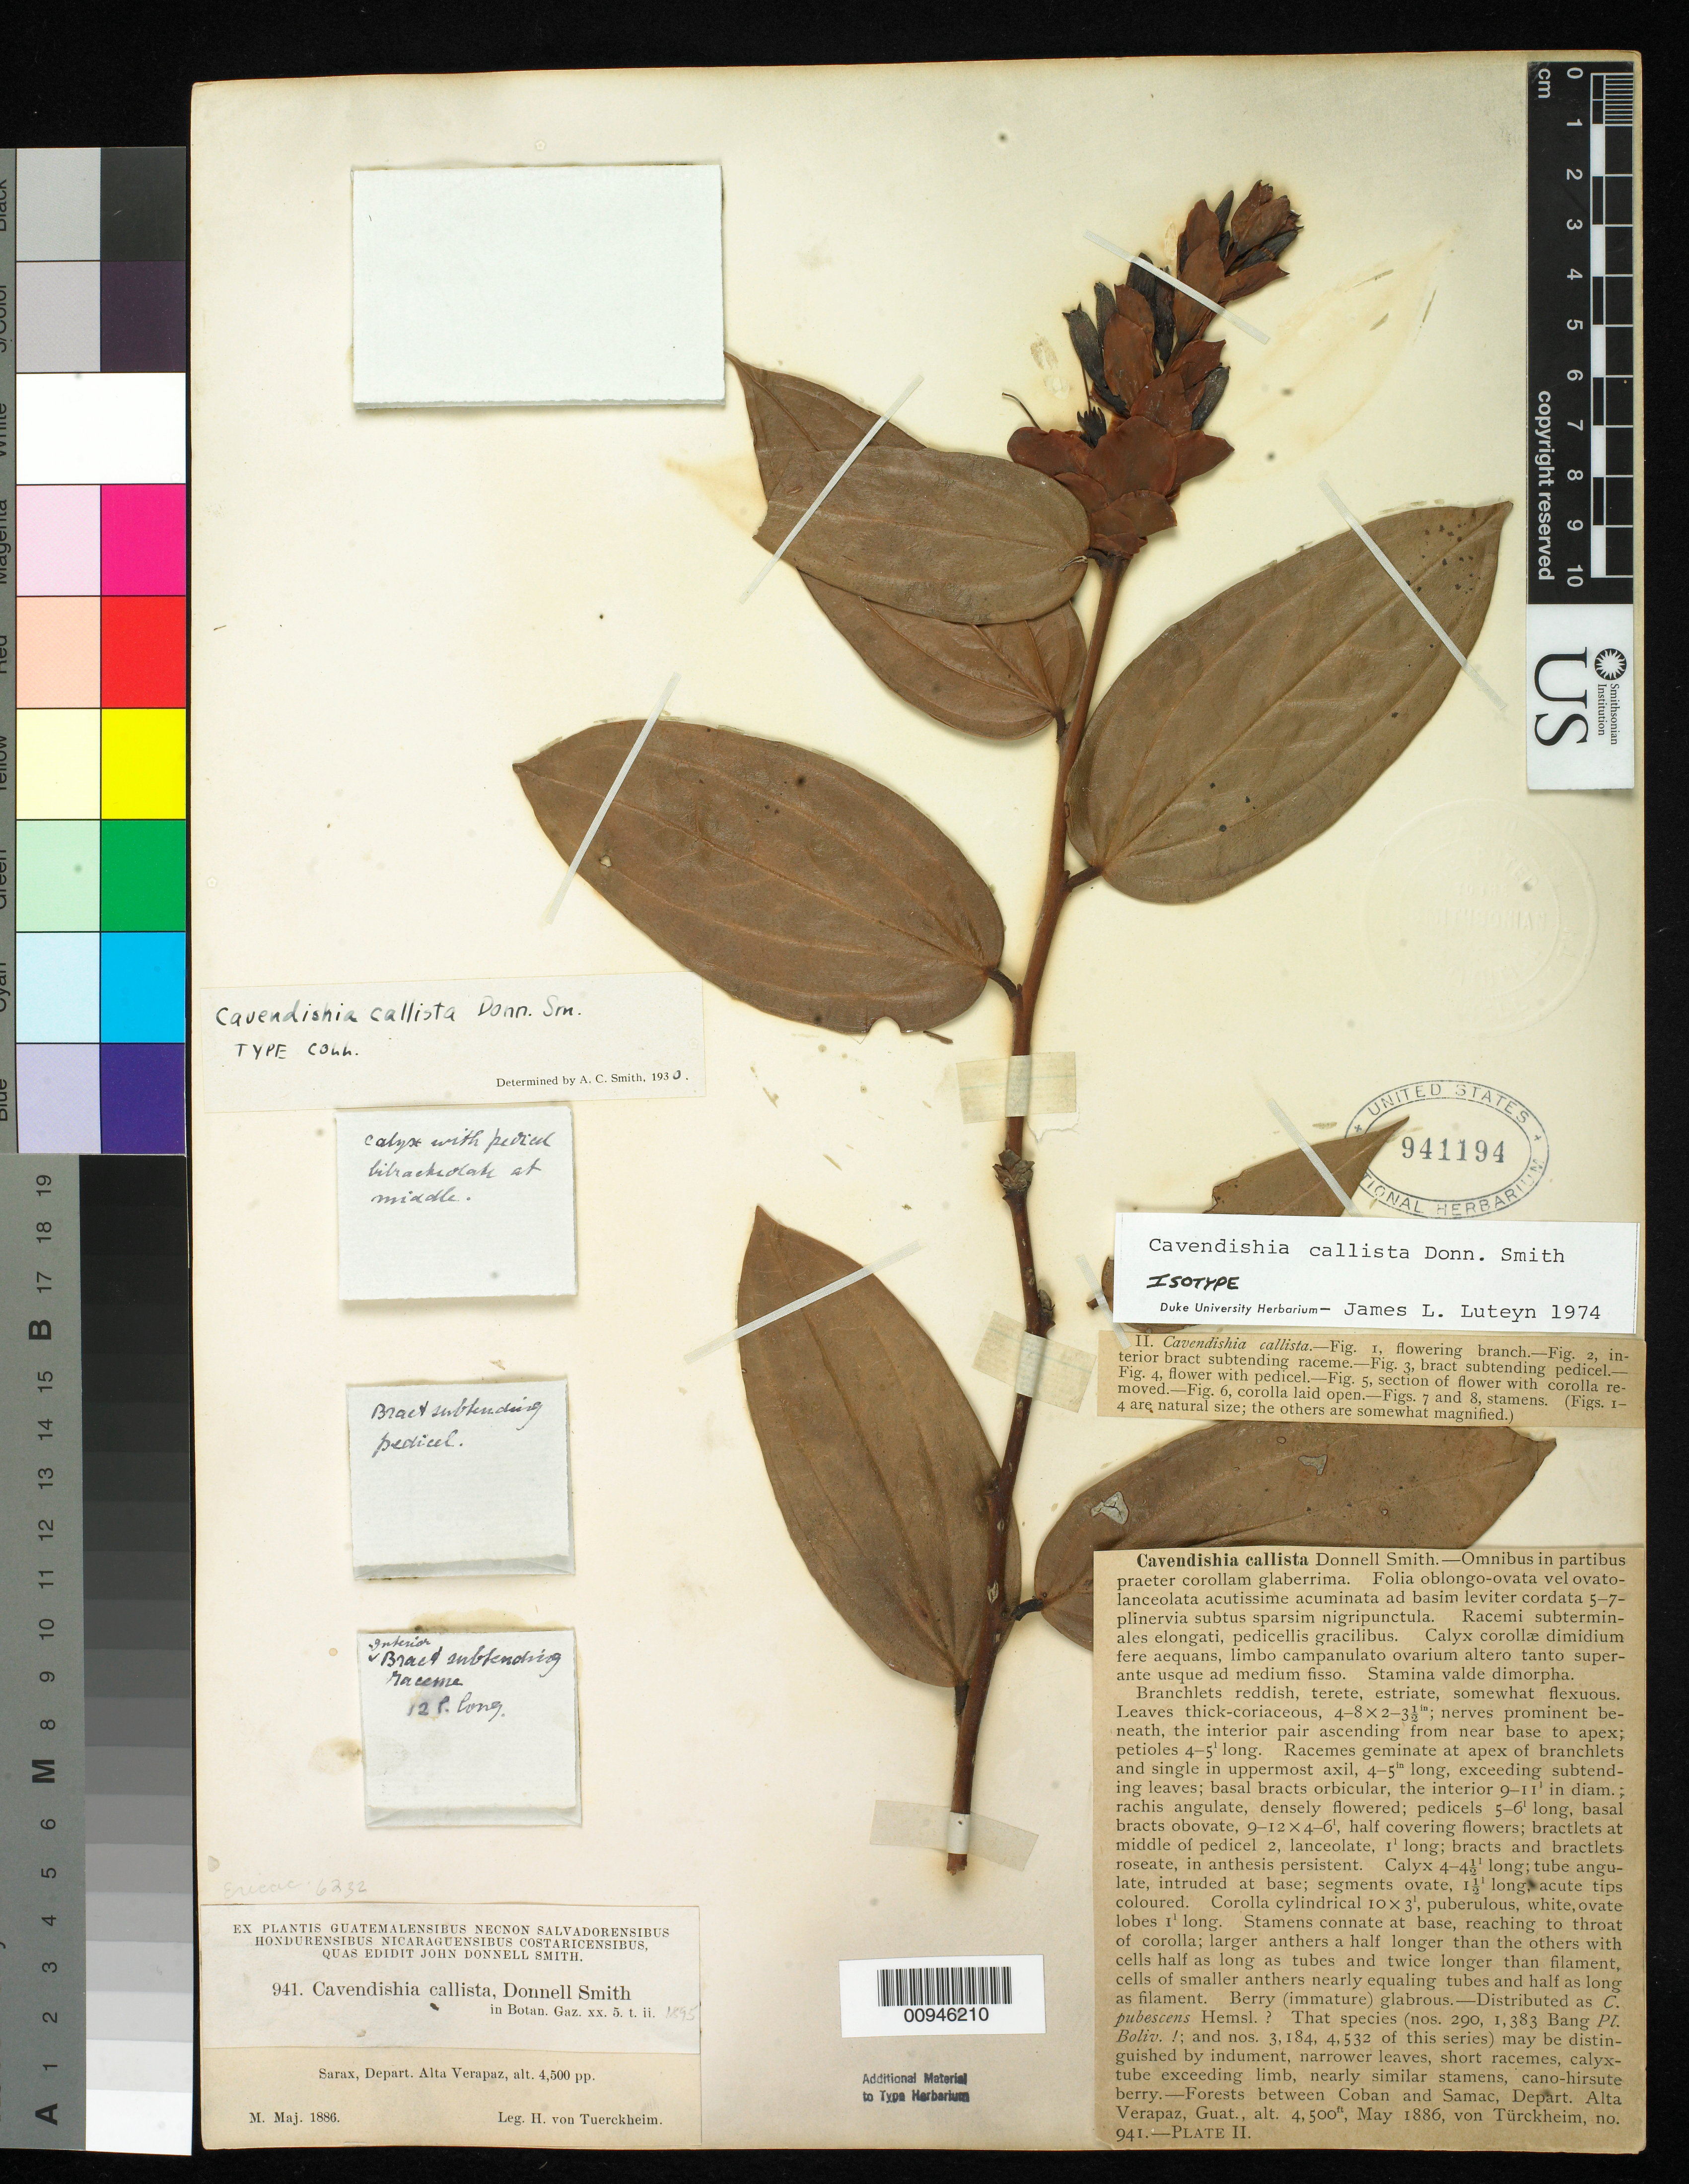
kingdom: Plantae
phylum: Tracheophyta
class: Magnoliopsida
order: Ericales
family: Ericaceae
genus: Cavendishia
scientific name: Cavendishia callista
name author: Donn. Sm.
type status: Type Collection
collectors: H. von Türckheim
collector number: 941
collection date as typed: May 1886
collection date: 1886-05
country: Guatemala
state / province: Alta Verapaz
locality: Sarax.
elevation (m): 1372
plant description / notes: One of two US sheets (USNH 941194, 941195) received from the John Donnell Smith herbarium; neither clearly the holotype but annotated by J.L. Luteyn (1974) as "Isotype" and "Holotype", respectively.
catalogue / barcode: US 941194